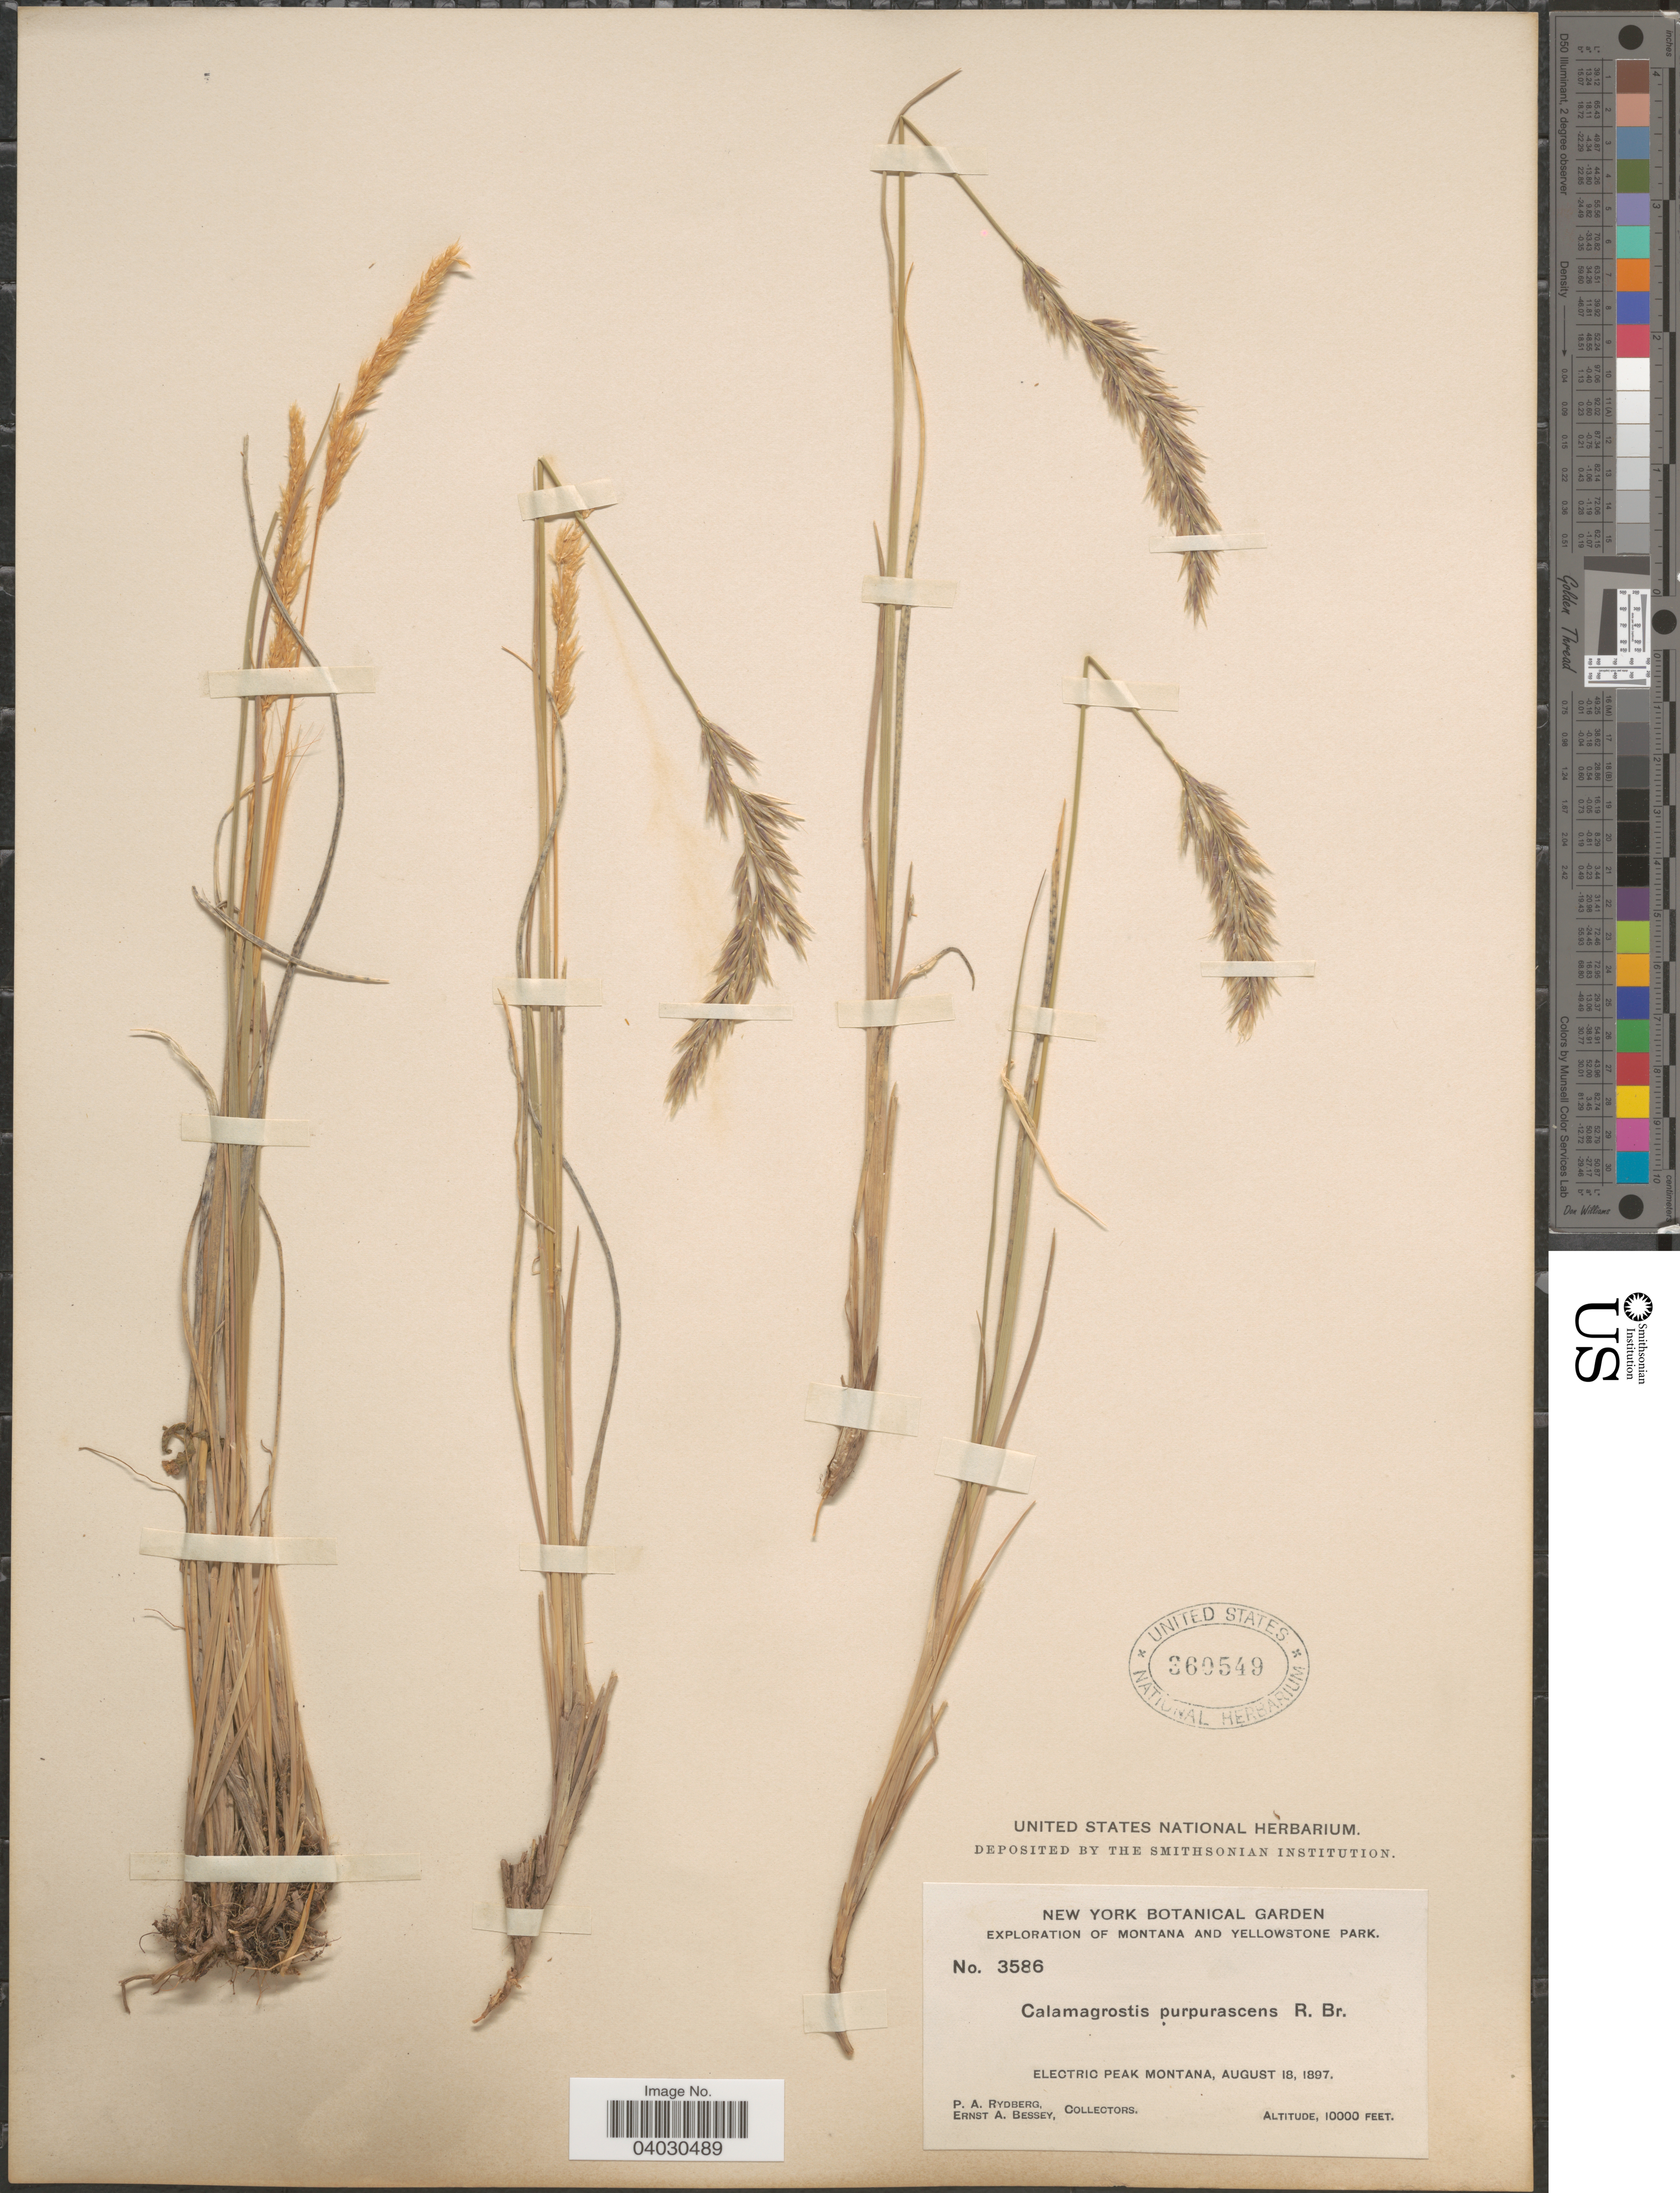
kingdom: Plantae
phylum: Tracheophyta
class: Liliopsida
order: Poales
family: Poaceae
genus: Calamagrostis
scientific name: Calamagrostis purpurascens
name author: R. Br.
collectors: P. A. Rydberg & E. A. Bessey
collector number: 3586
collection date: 1897-08-18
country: United States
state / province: Montana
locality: Montana and Yellowstone Park. Electric Peak Montana.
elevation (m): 3048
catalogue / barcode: US 360549